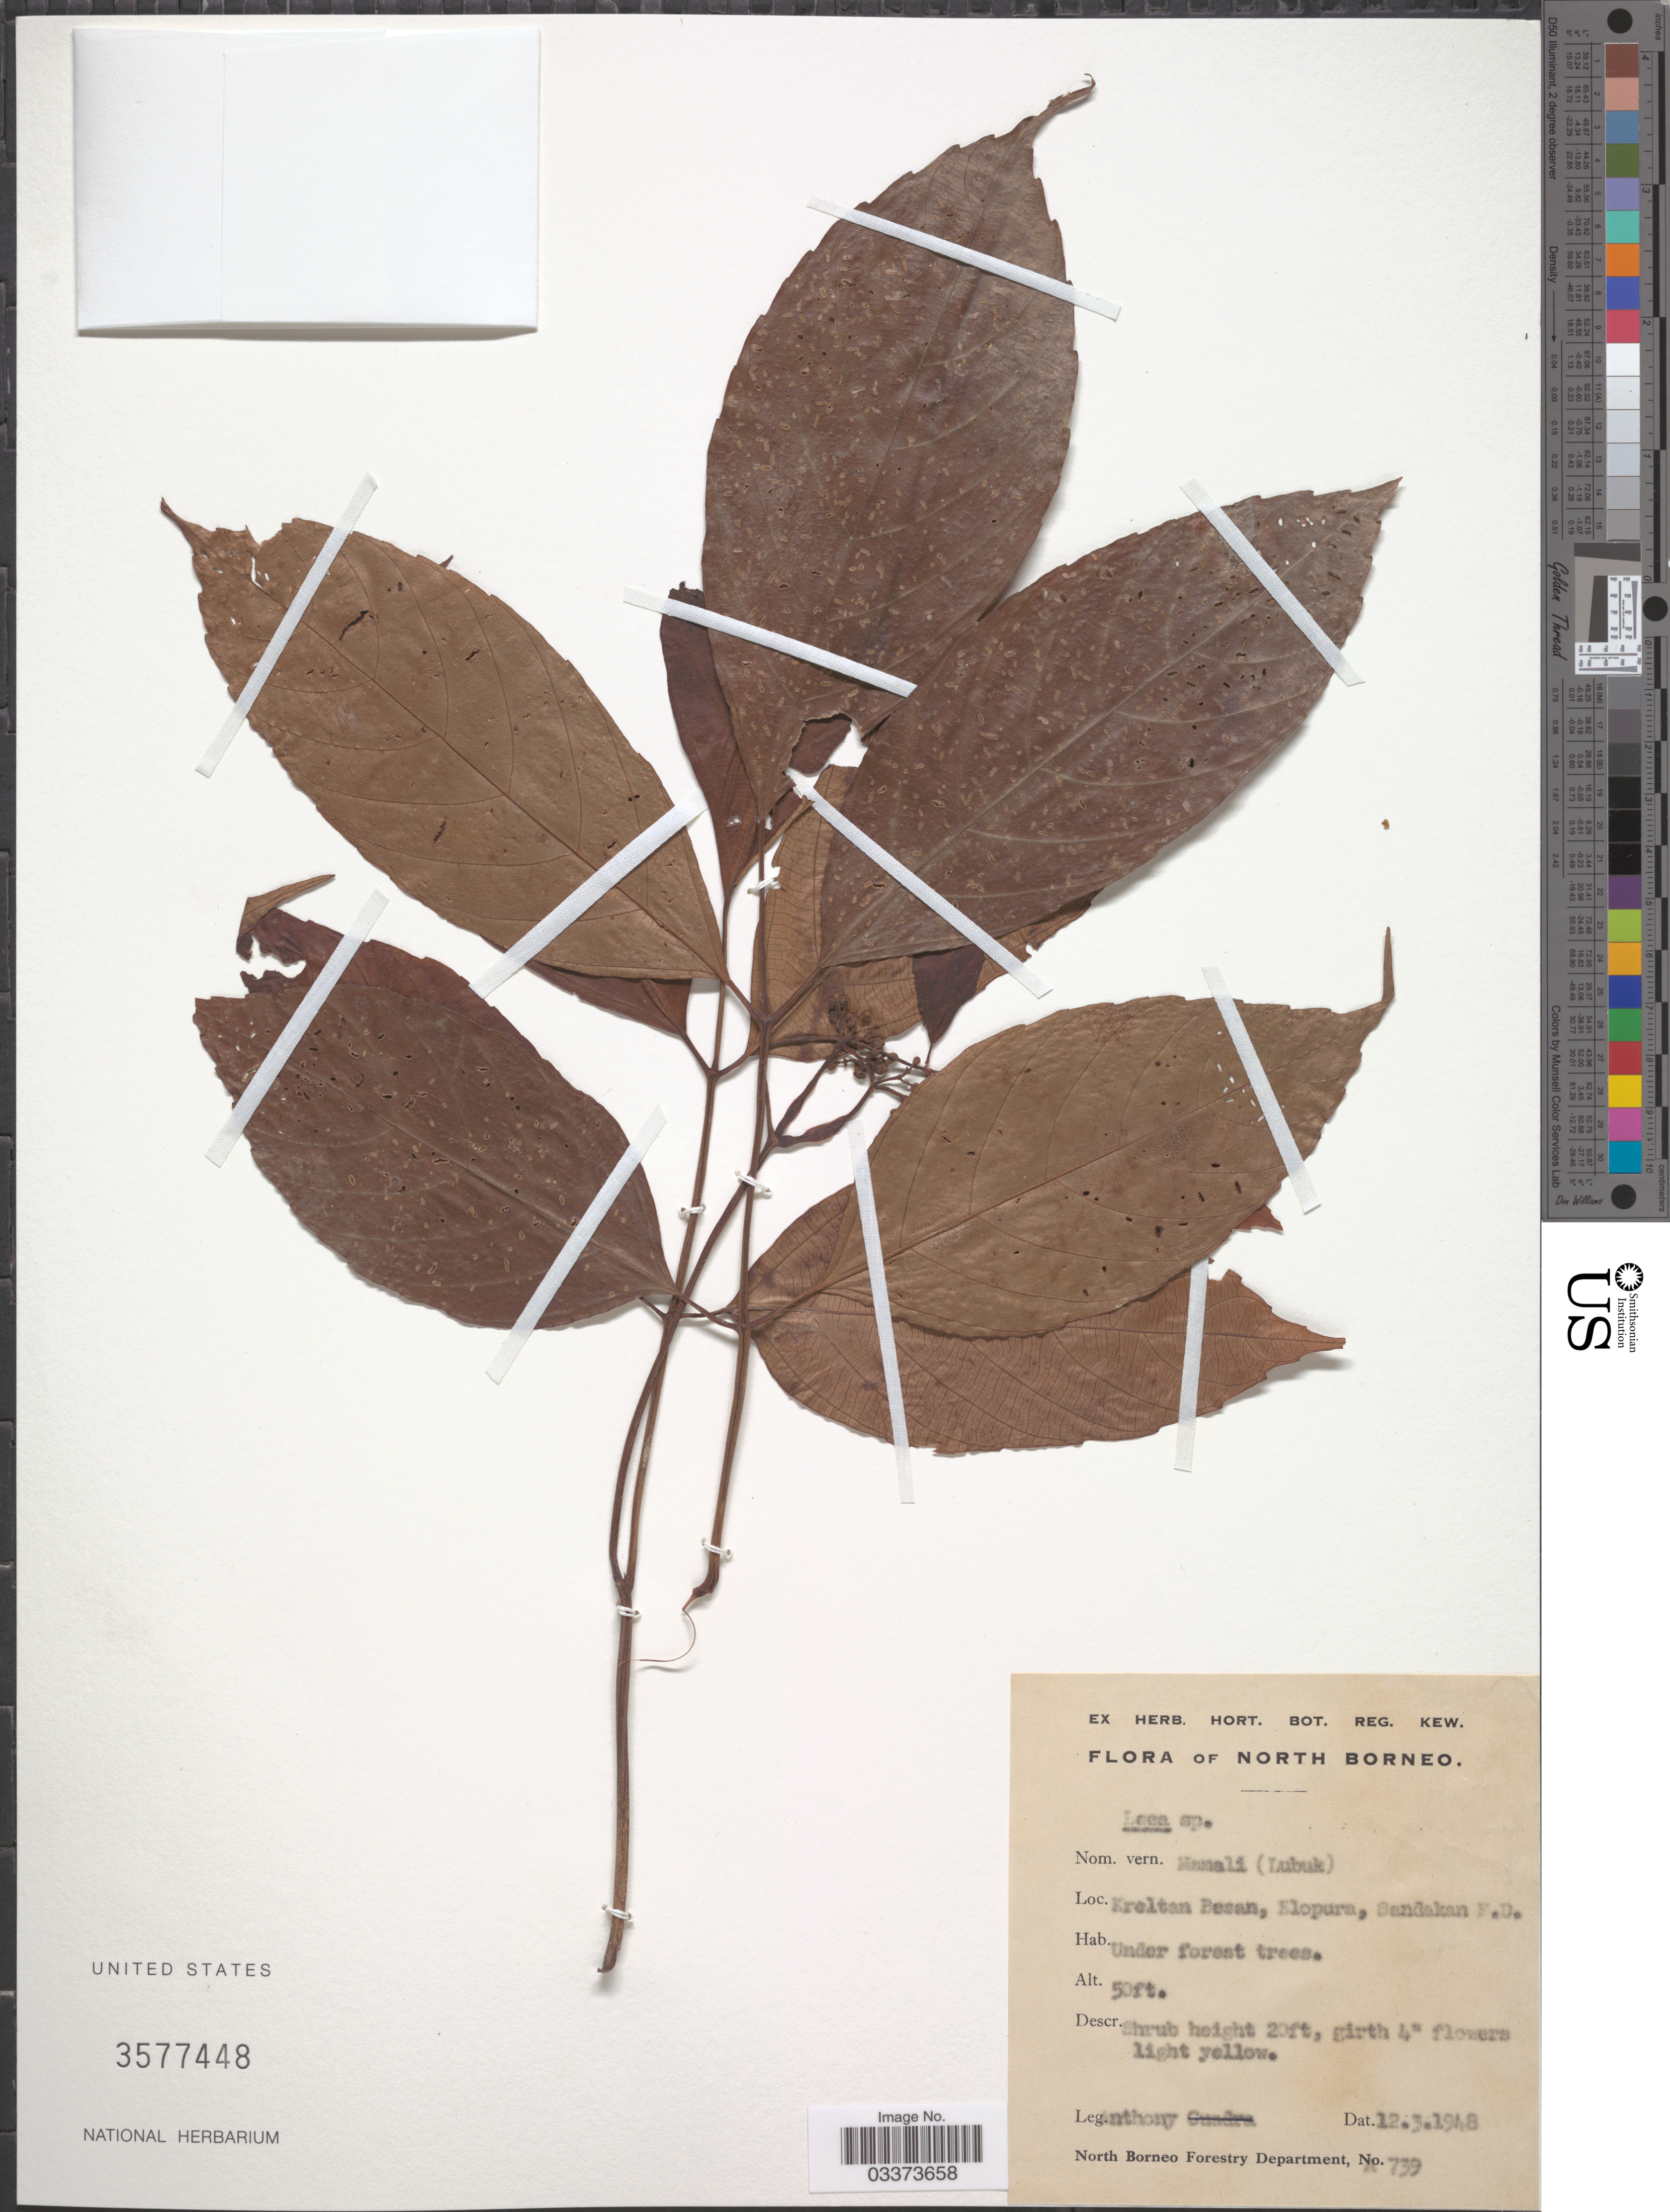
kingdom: Plantae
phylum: Tracheophyta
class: Magnoliopsida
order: Vitales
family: Vitaceae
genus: Leea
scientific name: Leea sp.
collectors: Anthony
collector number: A 739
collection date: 1948-03-12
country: Malaysia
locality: North Borneo. Kreltan Besan, Elopura, Sandakan F.D.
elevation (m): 15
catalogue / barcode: US 3577448